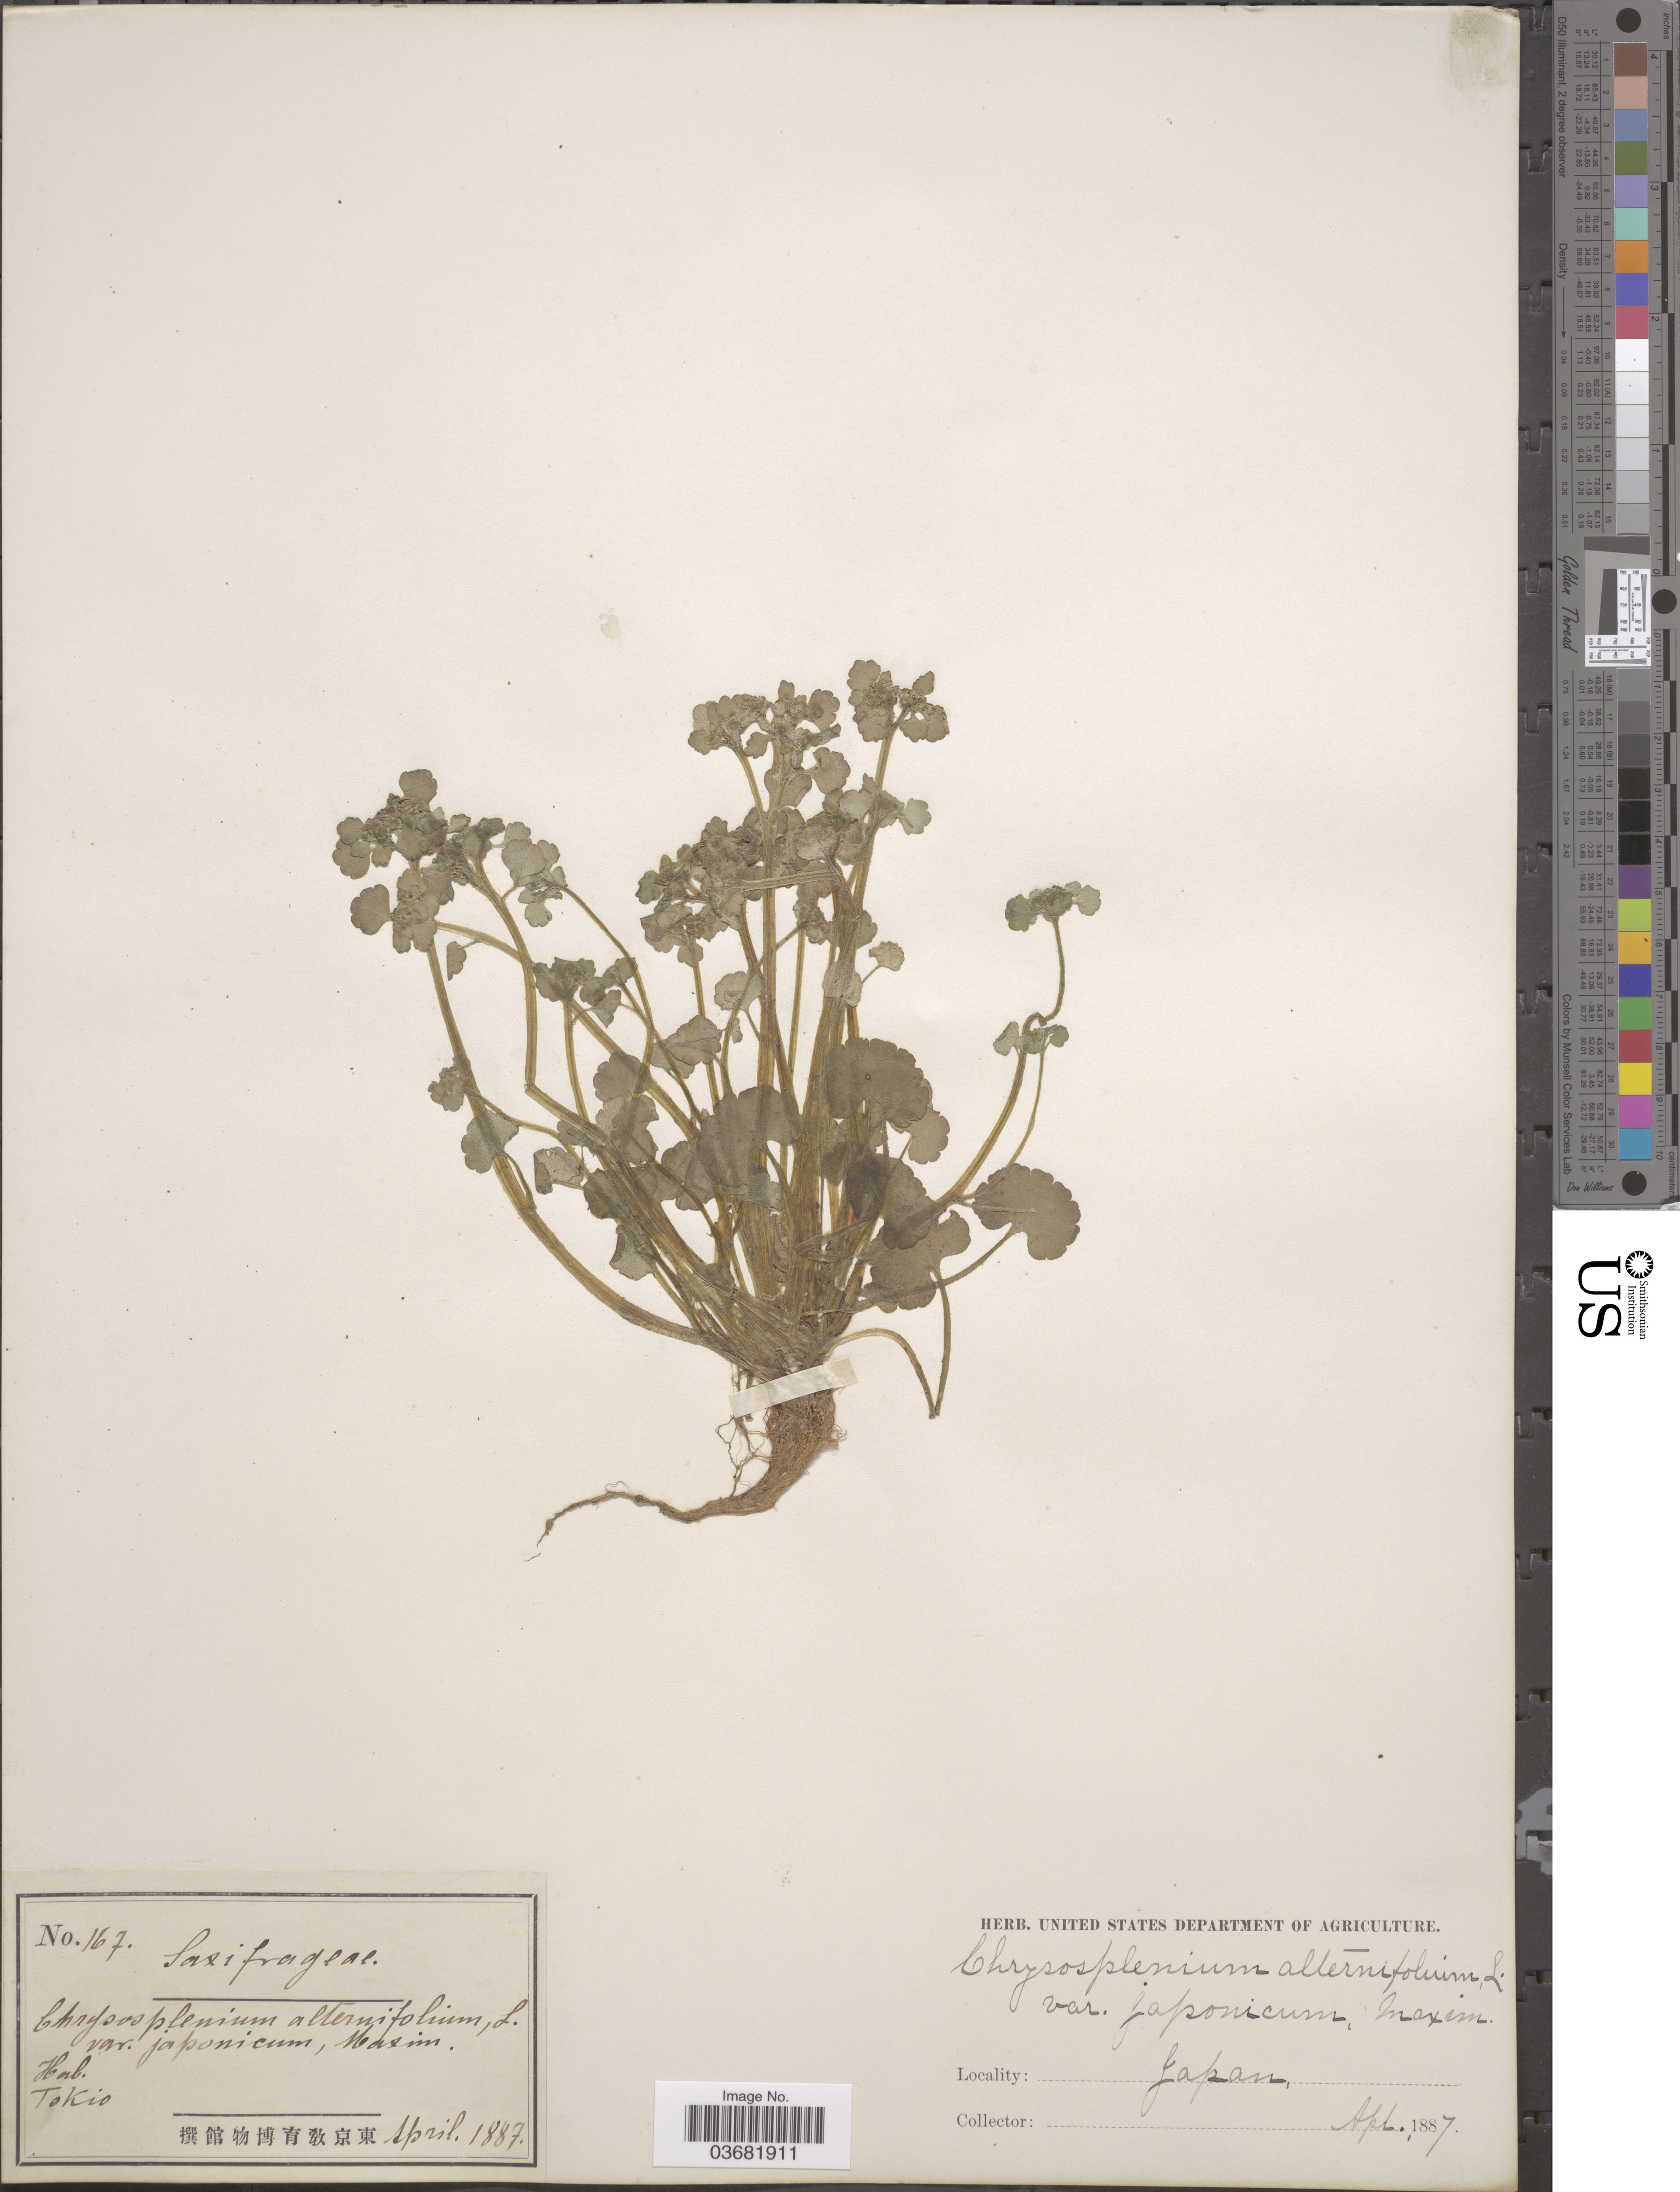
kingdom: Plantae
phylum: Tracheophyta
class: Magnoliopsida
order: Saxifragales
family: Saxifragaceae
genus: Chrysosplenium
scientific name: Chrysosplenium japonicum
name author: (Maxim.) Makino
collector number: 167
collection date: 1887-04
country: Japan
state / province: Tokyo, Federal City of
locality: Tokio.